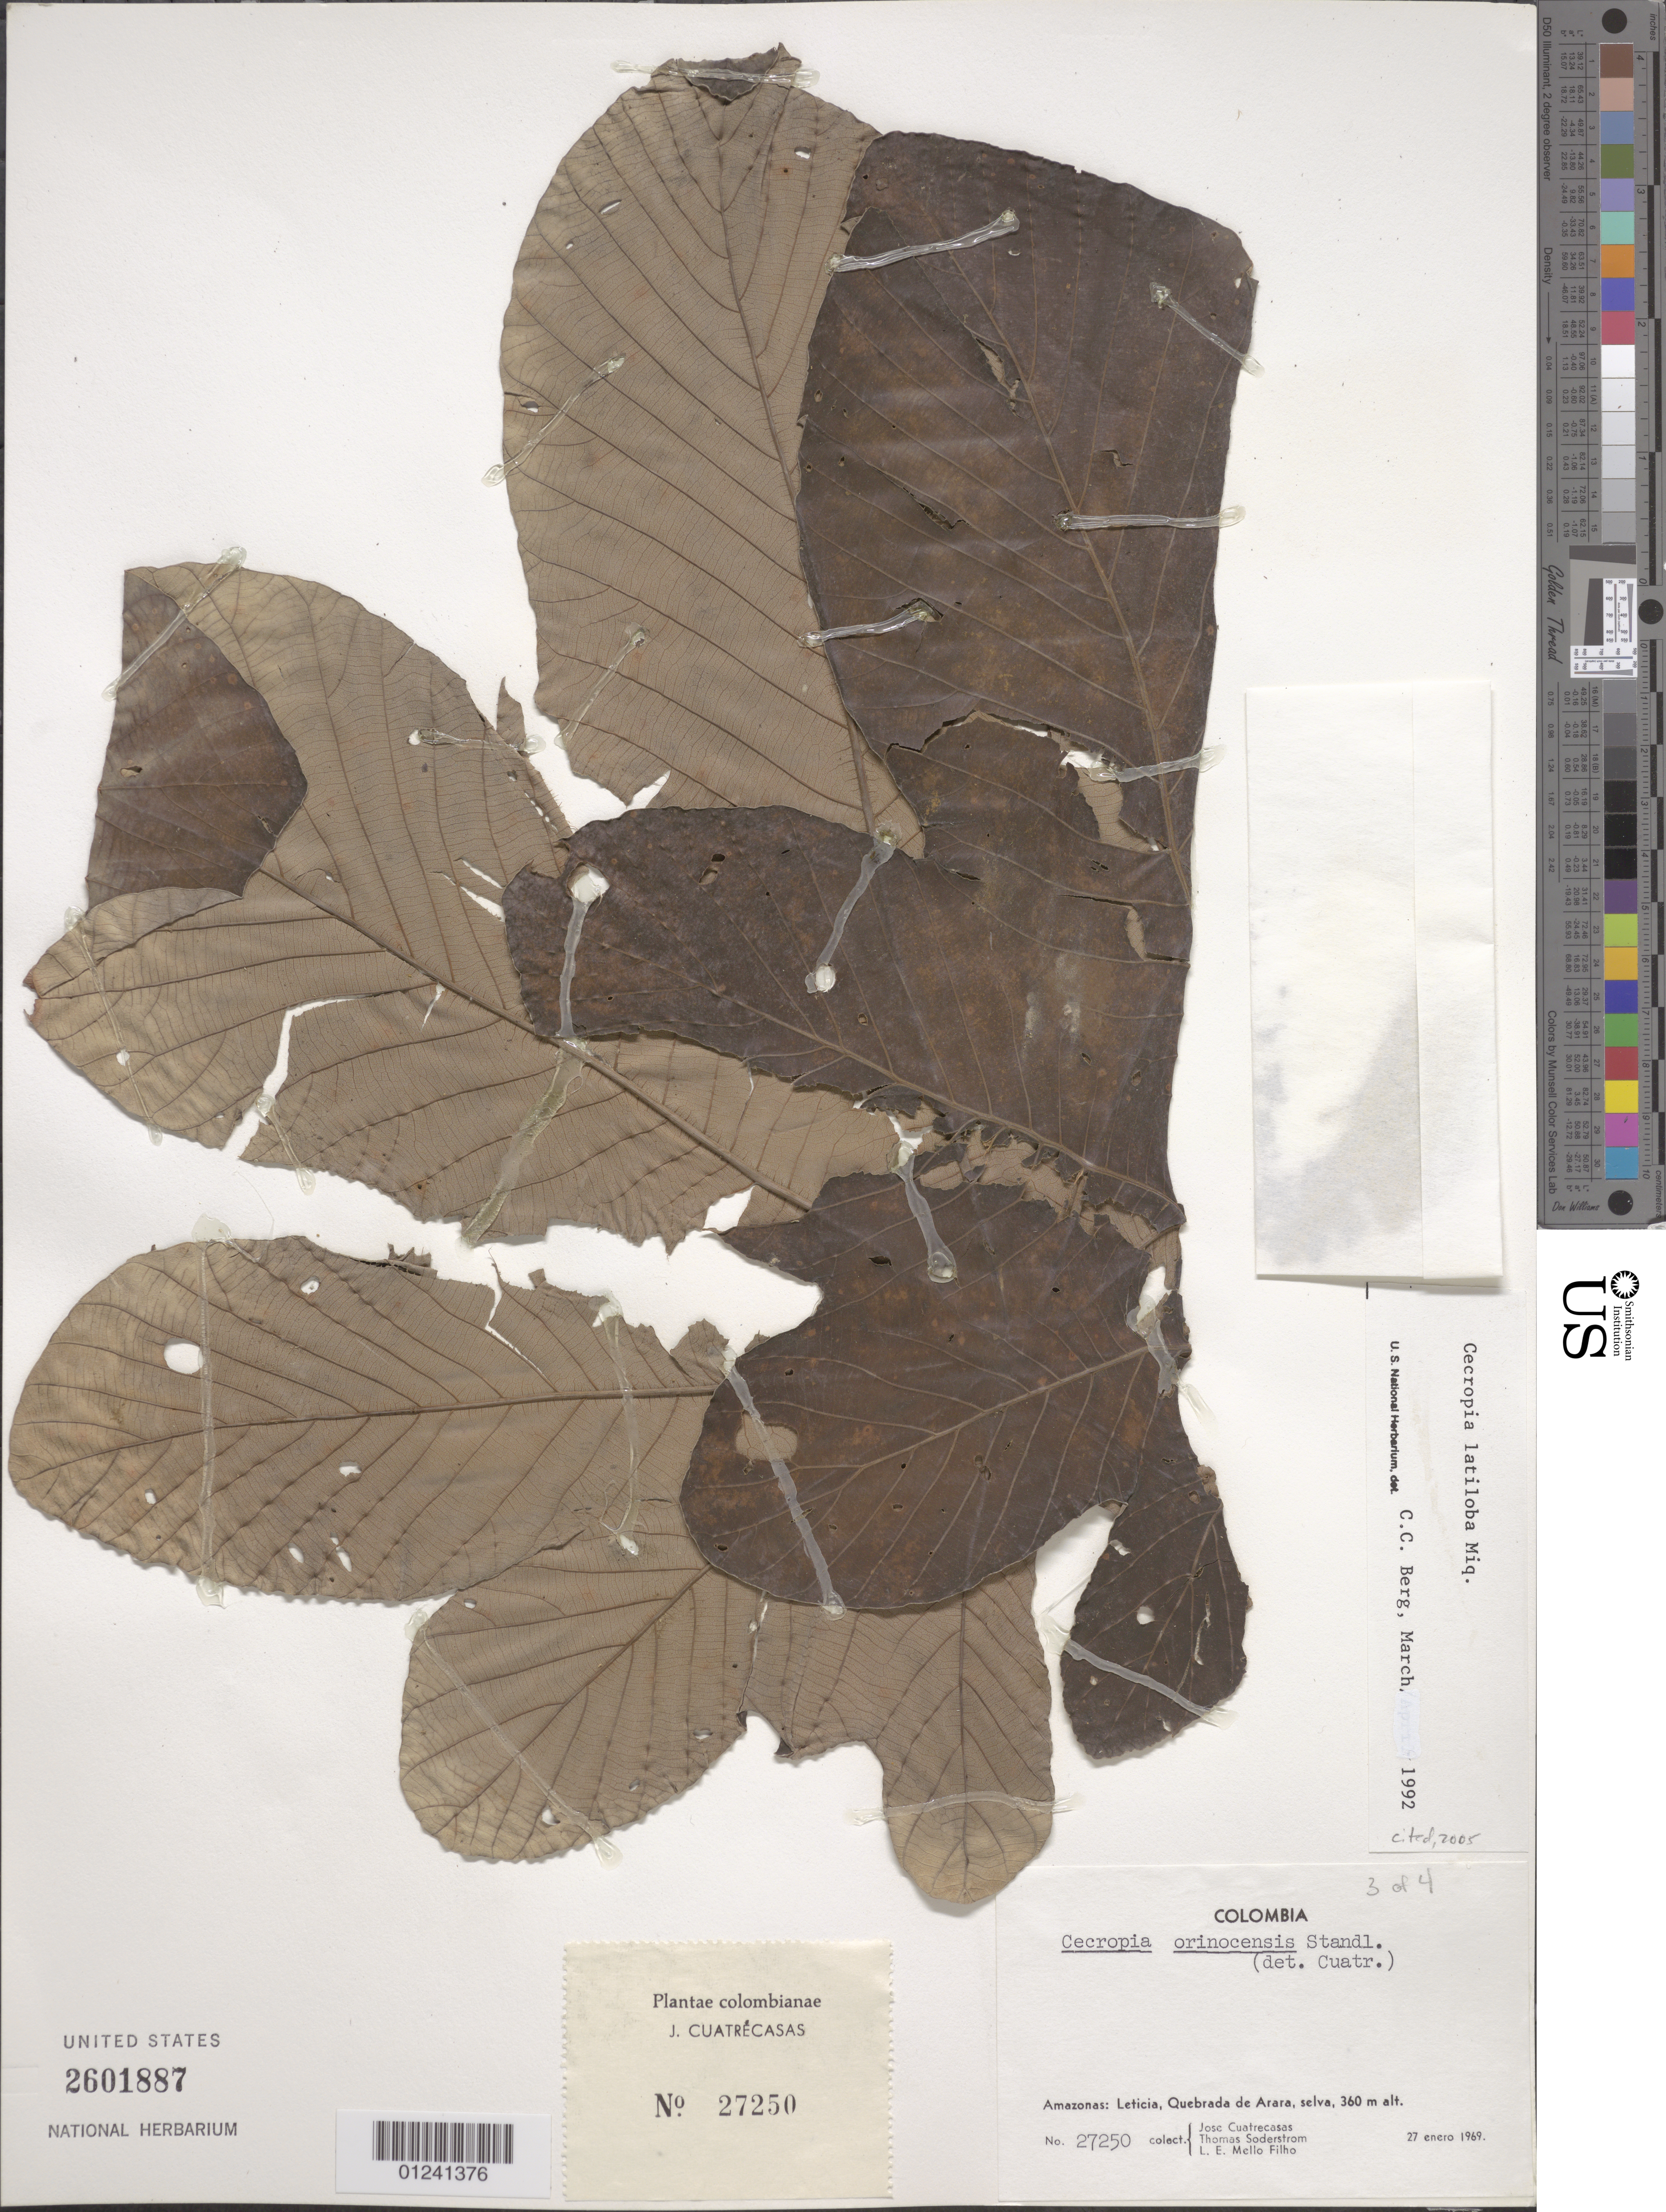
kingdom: Plantae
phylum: Tracheophyta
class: Magnoliopsida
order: Rosales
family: Urticaceae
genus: Cecropia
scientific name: Cecropia latiloba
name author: Miq.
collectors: J. Cuatrecasas, T. R. Soderstrom & L. Emygdio de Mello Filho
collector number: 27250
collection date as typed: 27 Jan 1969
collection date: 1969-01-27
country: Colombia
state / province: Amazônas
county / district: Leticia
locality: Quebrada de Arara.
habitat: selva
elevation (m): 360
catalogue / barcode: US 2601887